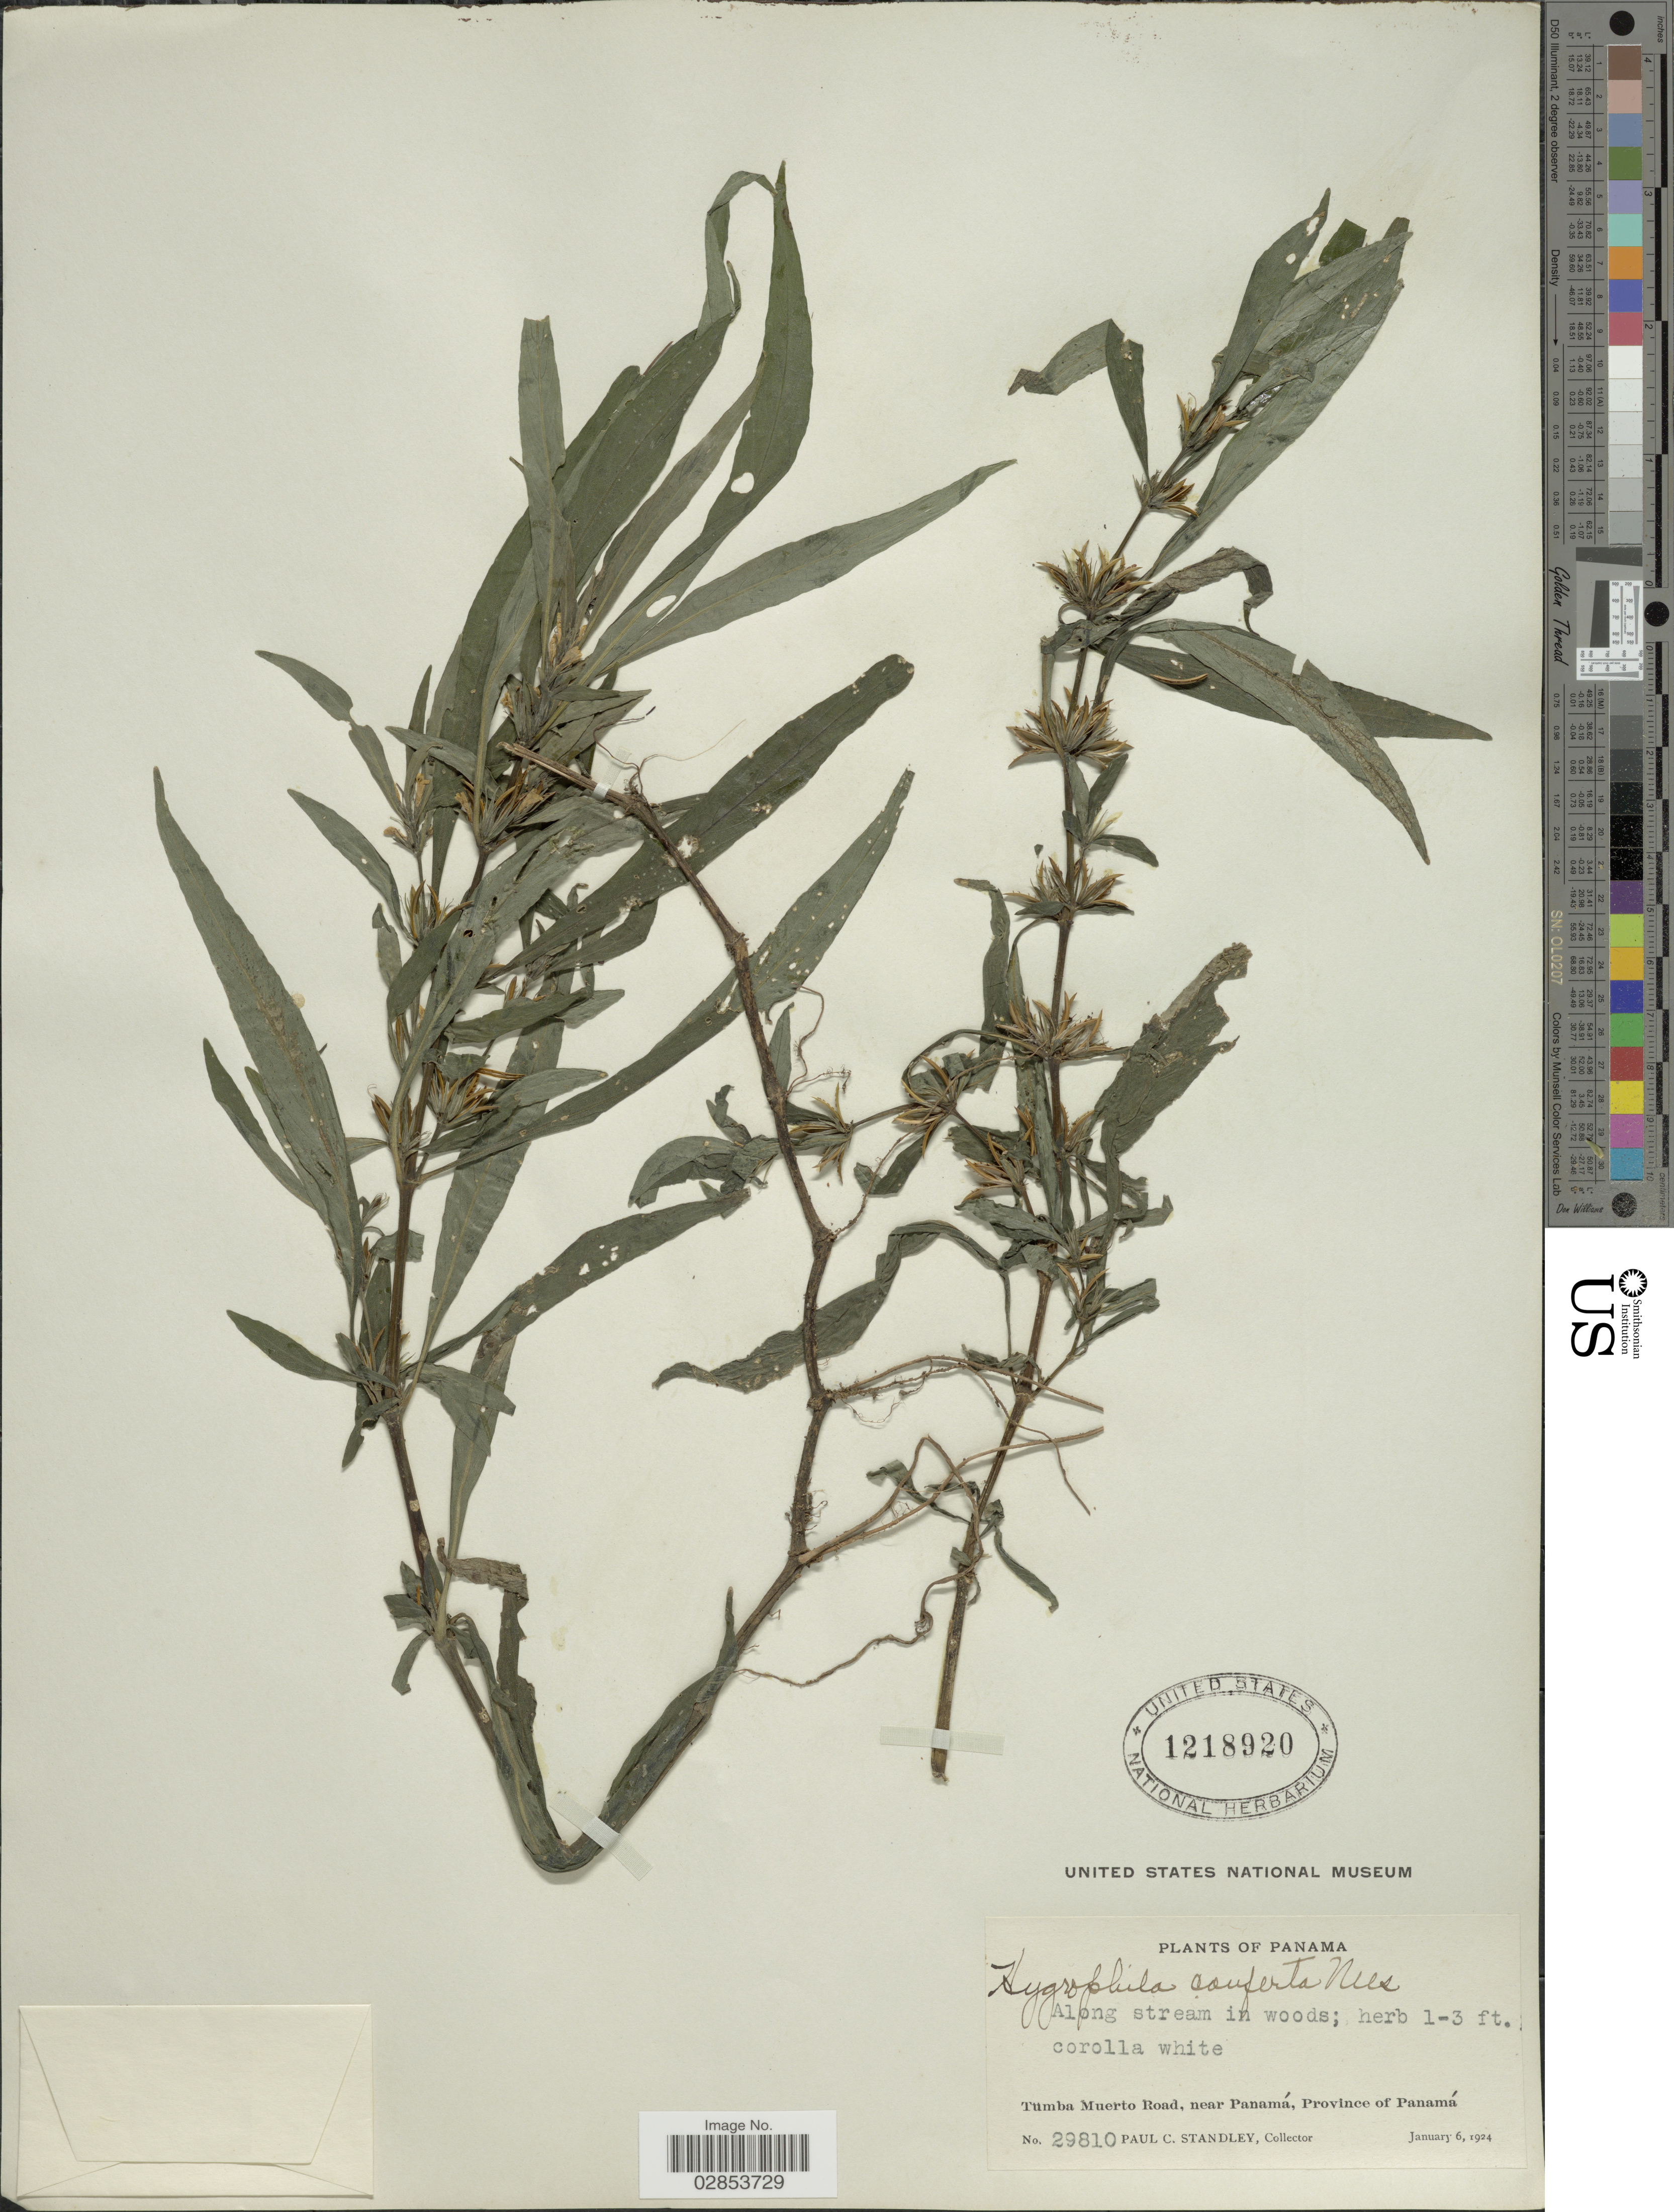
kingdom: Plantae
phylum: Tracheophyta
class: Magnoliopsida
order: Lamiales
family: Acanthaceae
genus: Hygrophila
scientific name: Hygrophila costata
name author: Nees & T. Nees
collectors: P. C. Standley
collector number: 29810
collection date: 1924-01-06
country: Panama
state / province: Panamá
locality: Tumba Muerto Road, near Panamá, Province of Panamá.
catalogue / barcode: US 1218920